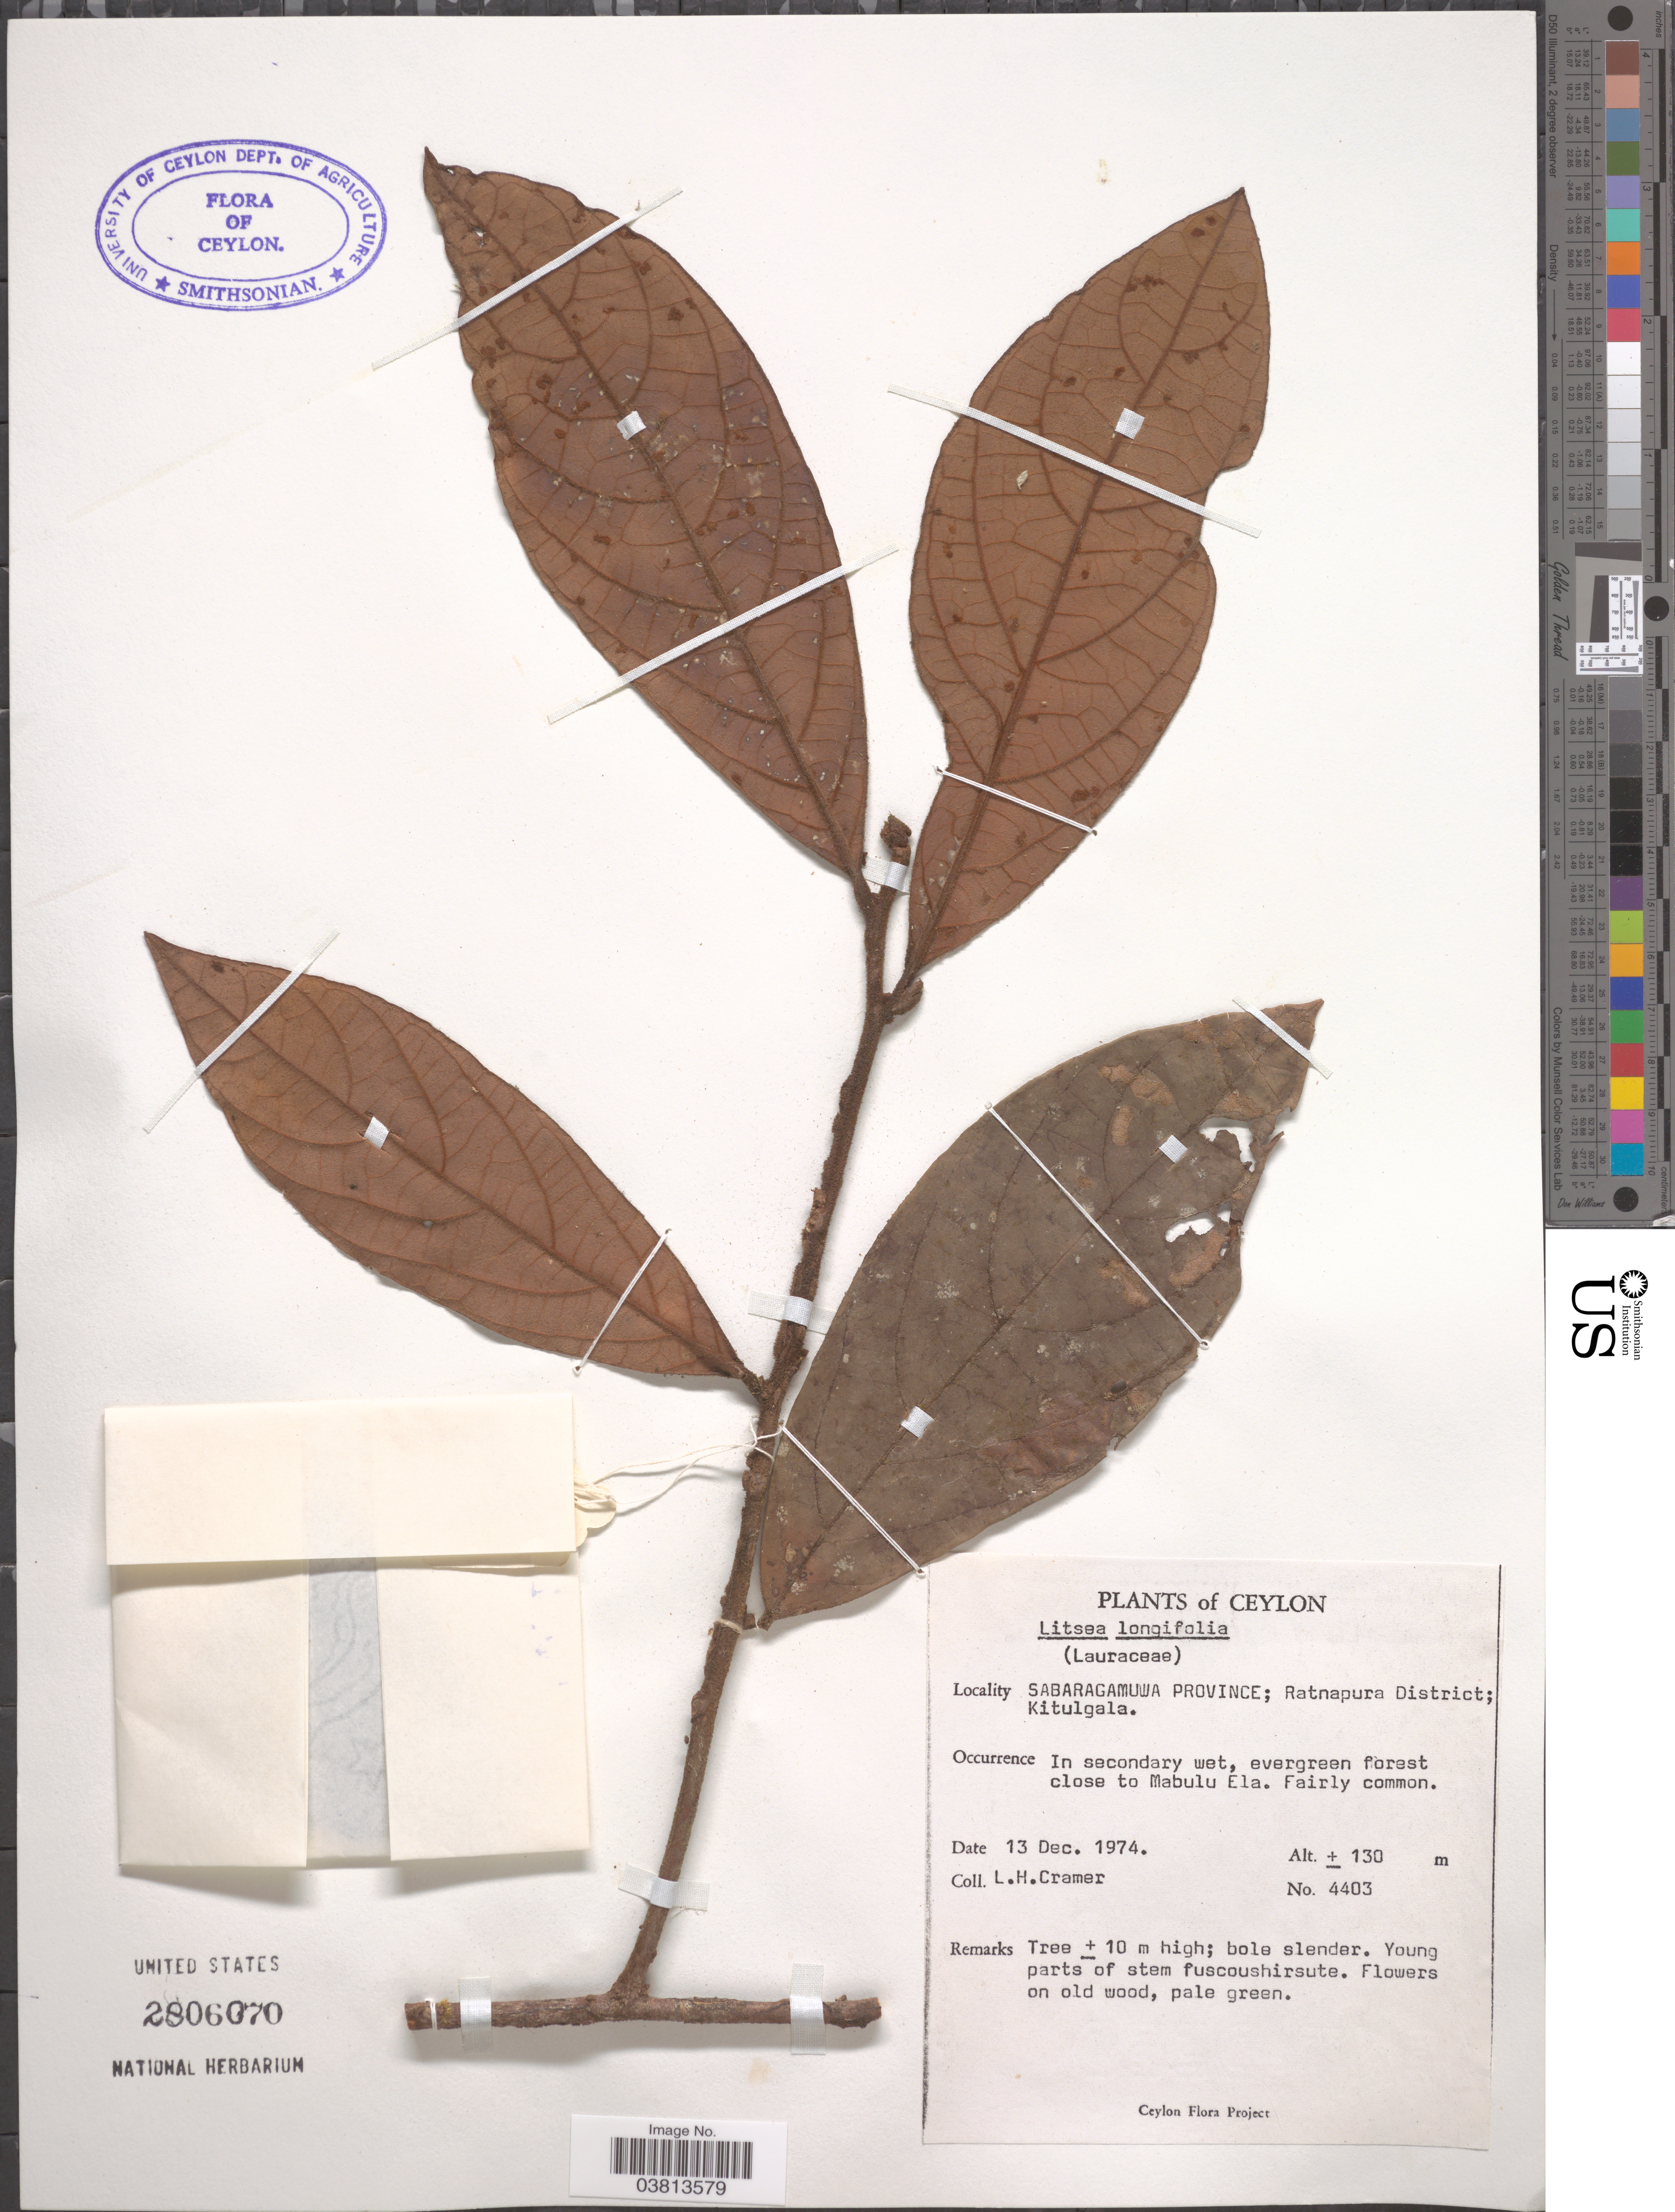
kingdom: Plantae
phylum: Tracheophyta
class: Magnoliopsida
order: Laurales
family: Lauraceae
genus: Litsea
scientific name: Litsea longifolia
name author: (Nees) Trimen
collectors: L. H. Cramer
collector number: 4403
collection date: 1974-12-13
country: Sri Lanka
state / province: Sabaragamuwa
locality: Ceylon. Ratnapura District; Kitulgala. Close to Mabulu Ela.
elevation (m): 130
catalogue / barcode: US 2806070